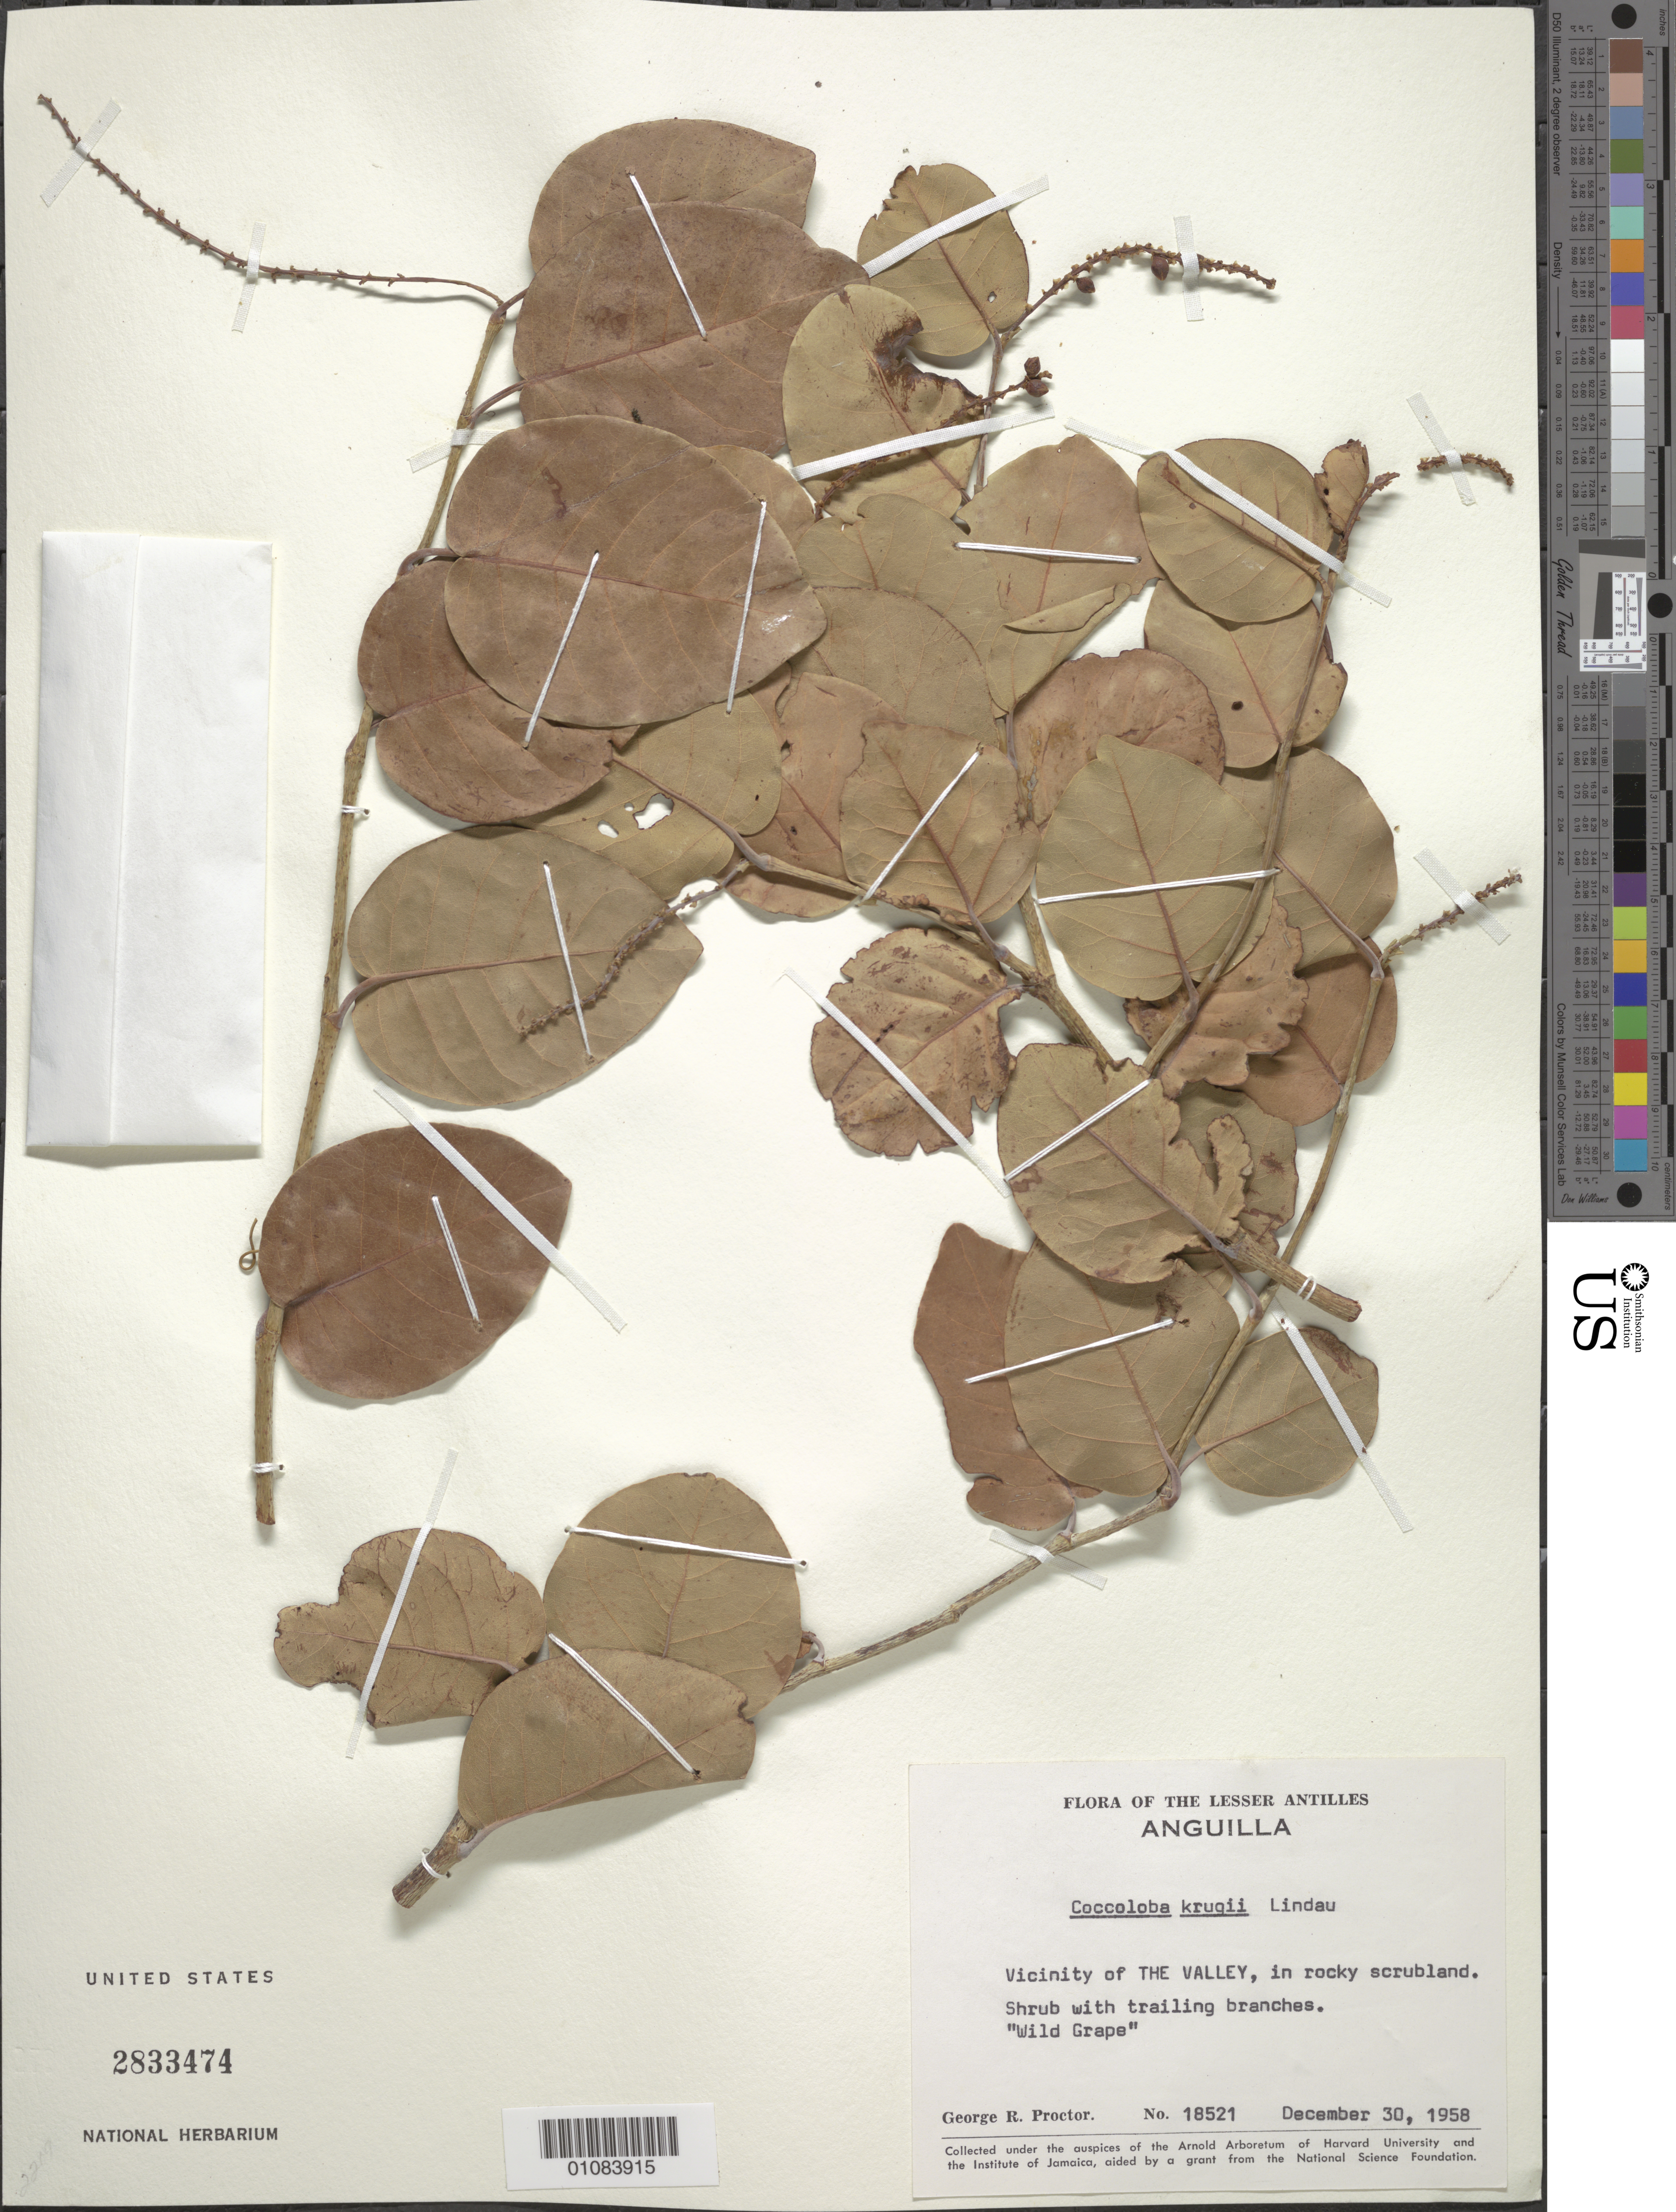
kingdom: Plantae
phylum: Tracheophyta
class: Magnoliopsida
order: Caryophyllales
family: Polygonaceae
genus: Coccoloba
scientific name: Coccoloba krugii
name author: Lindau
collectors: G. R. Proctor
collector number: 18521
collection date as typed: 30 Dec 1958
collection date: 1958-12-30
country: Anguilla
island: Anguilla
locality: Vicinity of The Valley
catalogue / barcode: US 2833474